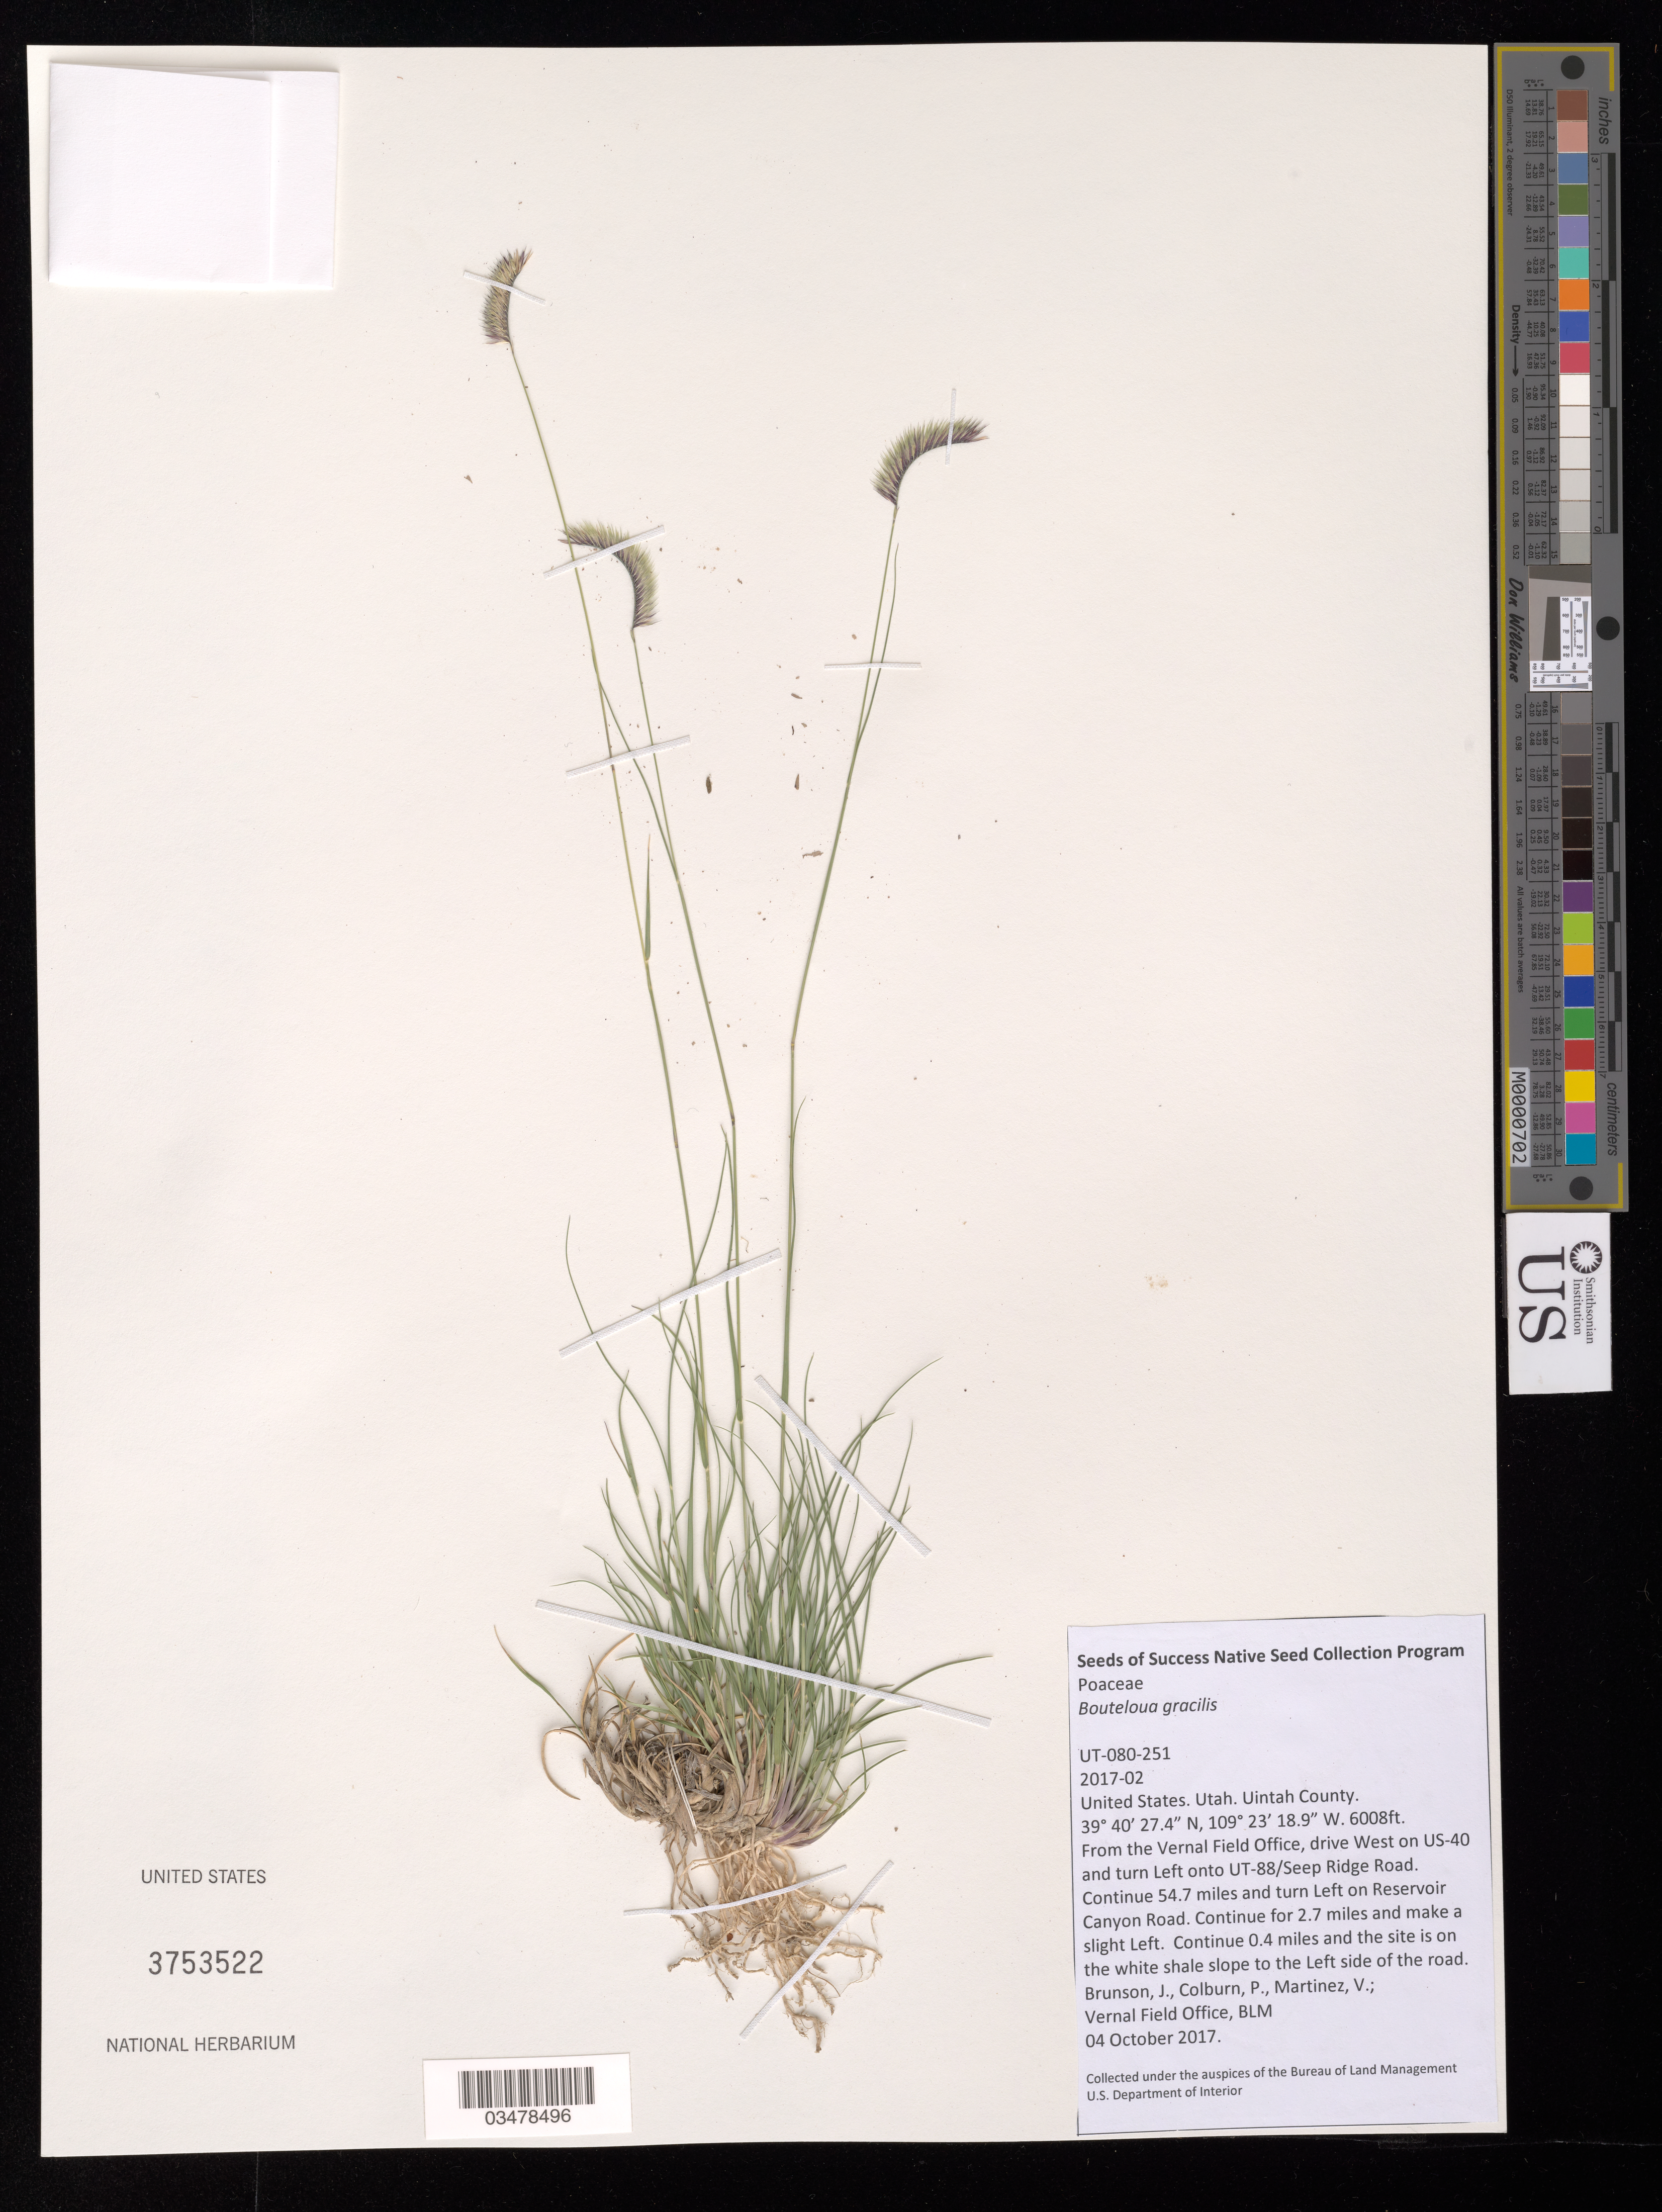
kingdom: Plantae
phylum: Tracheophyta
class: Liliopsida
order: Poales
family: Poaceae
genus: Bouteloua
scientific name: Bouteloua gracilis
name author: (Kunth) Lag. ex Griffiths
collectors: J. Brunson, V. Martinez & P. Colburn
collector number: UT080-251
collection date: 2017-10-04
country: United States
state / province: Utah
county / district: Uintah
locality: Reservoir Canyon Road.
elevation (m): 1831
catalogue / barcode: US 3753522